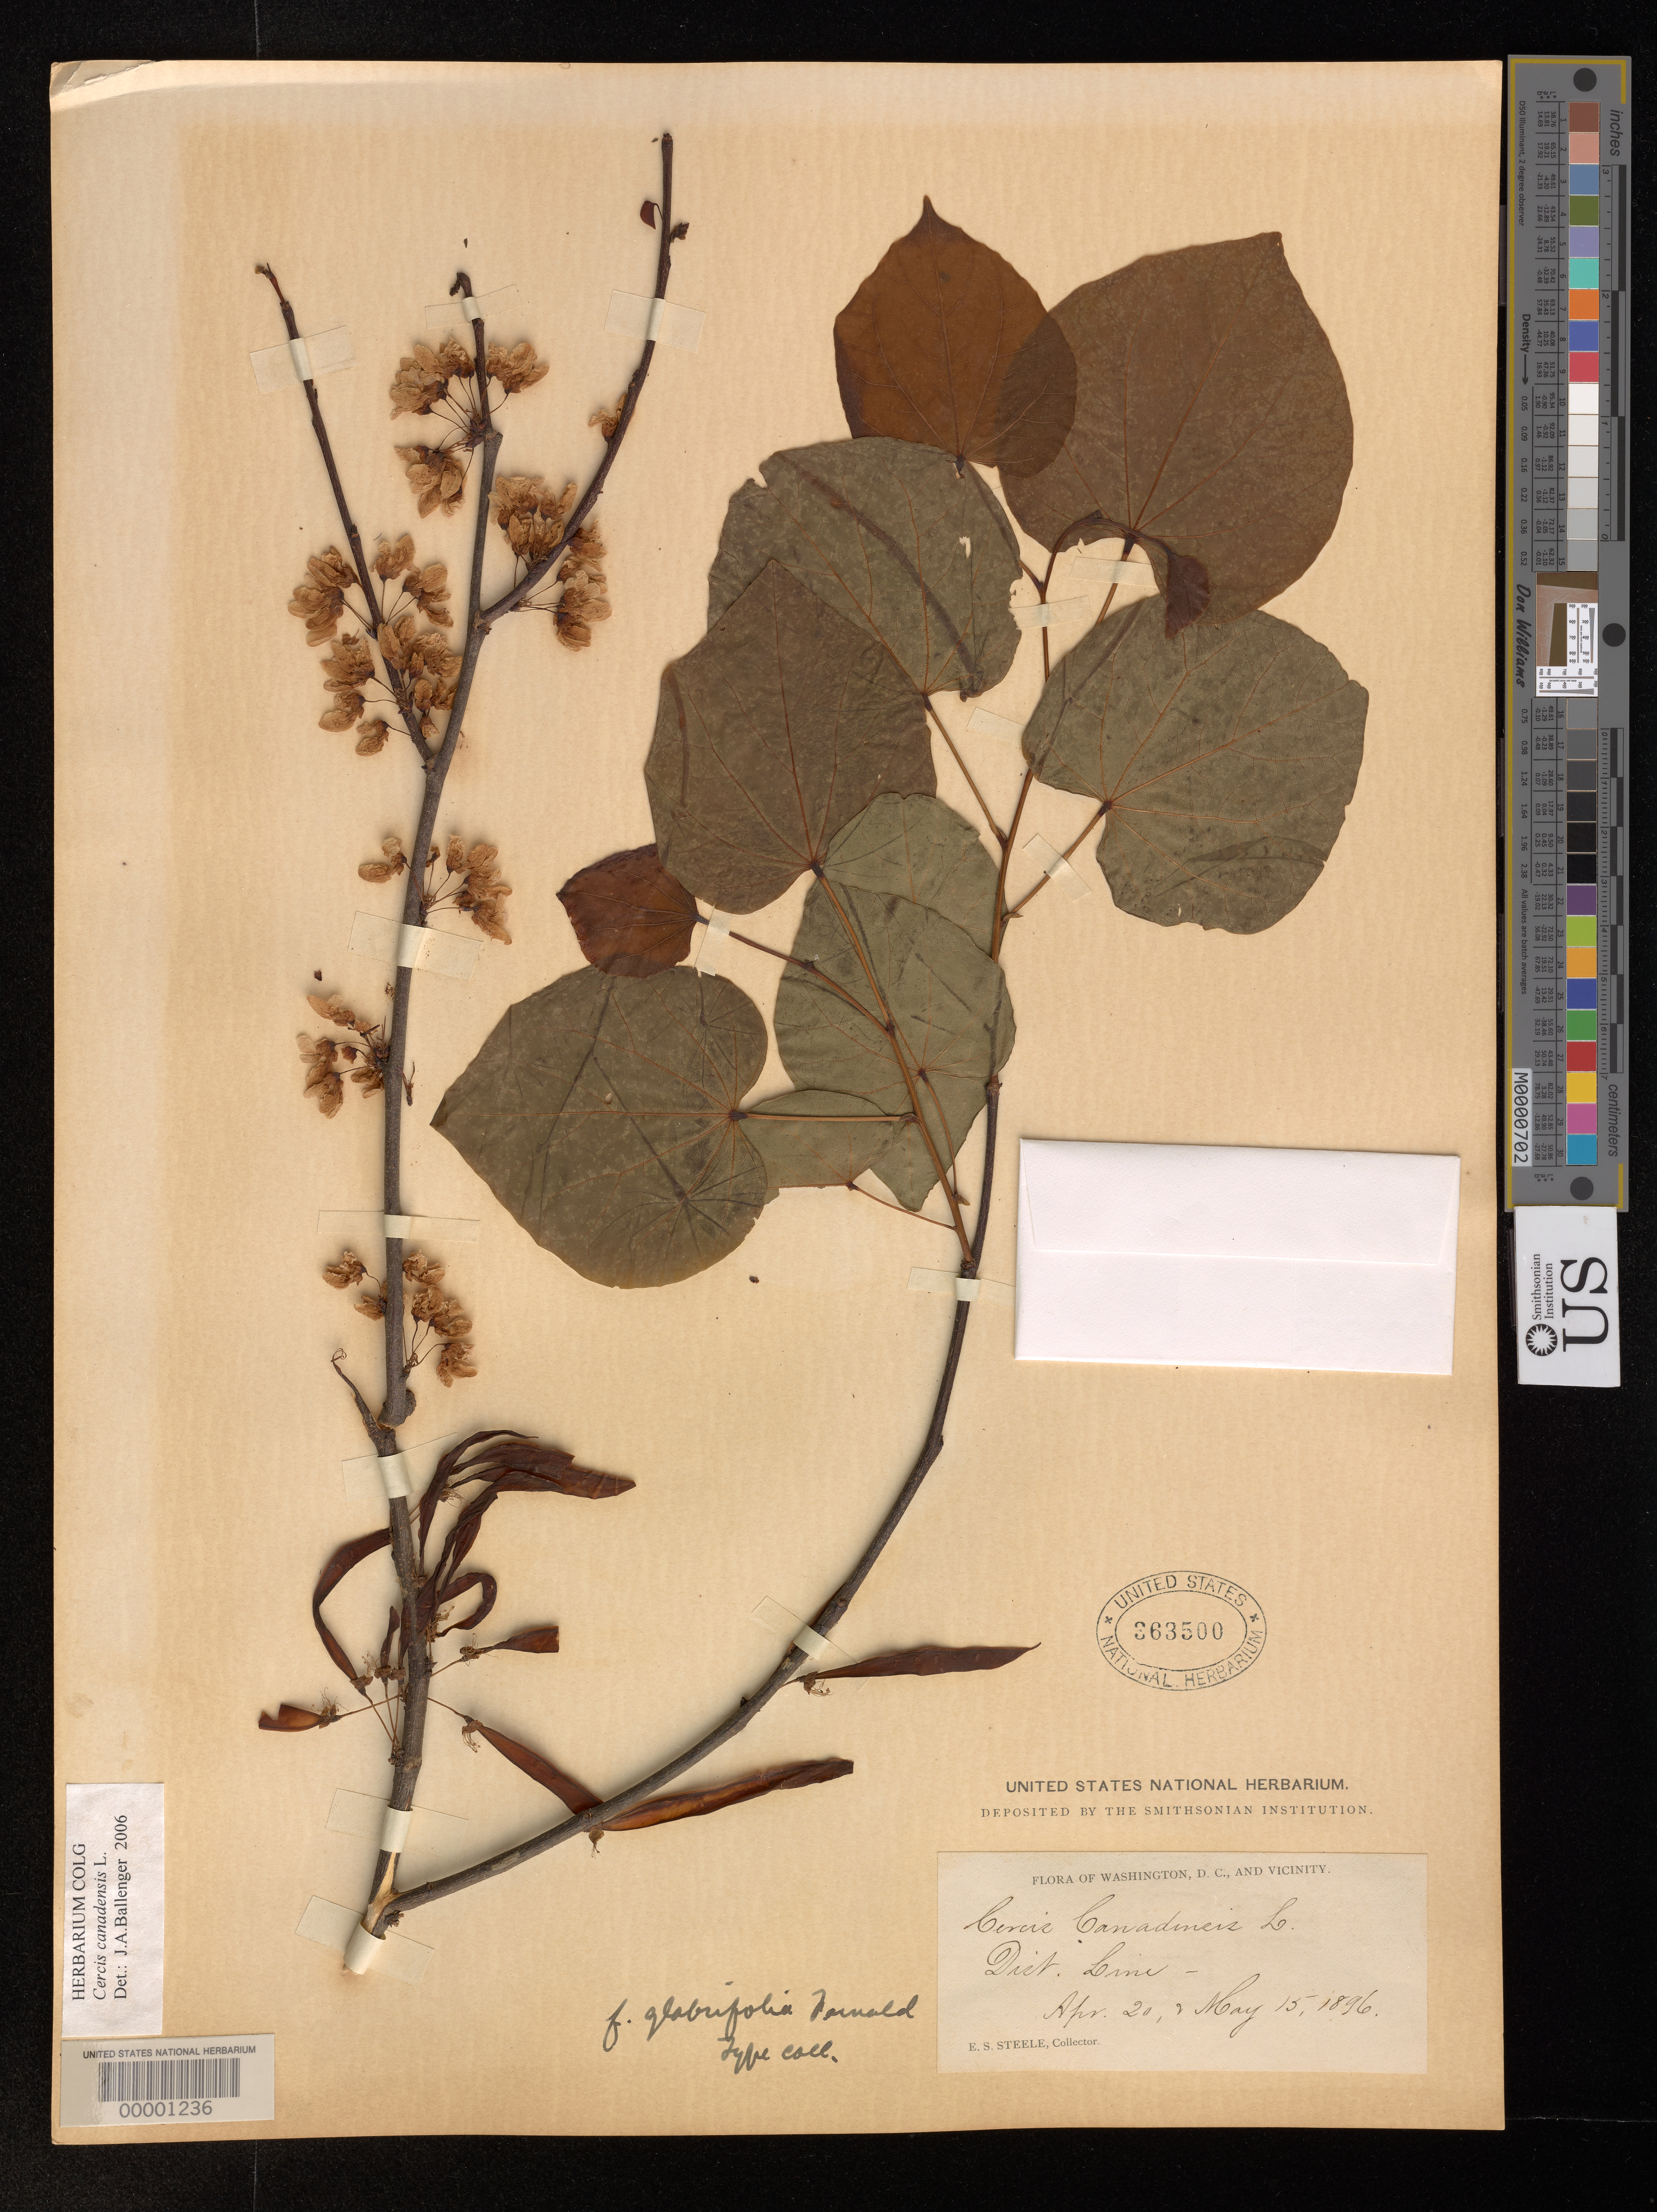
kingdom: Plantae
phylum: Tracheophyta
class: Magnoliopsida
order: Fabales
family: Fabaceae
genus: Cercis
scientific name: Cercis canadensis f. glabrifolia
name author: Fernald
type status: Isotype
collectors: E. Steele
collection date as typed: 20 Apr 1896 to 15 May 1896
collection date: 1896-04-20/1896-05-15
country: United States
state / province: District of Columbia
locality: Near Washington.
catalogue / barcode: US 363500